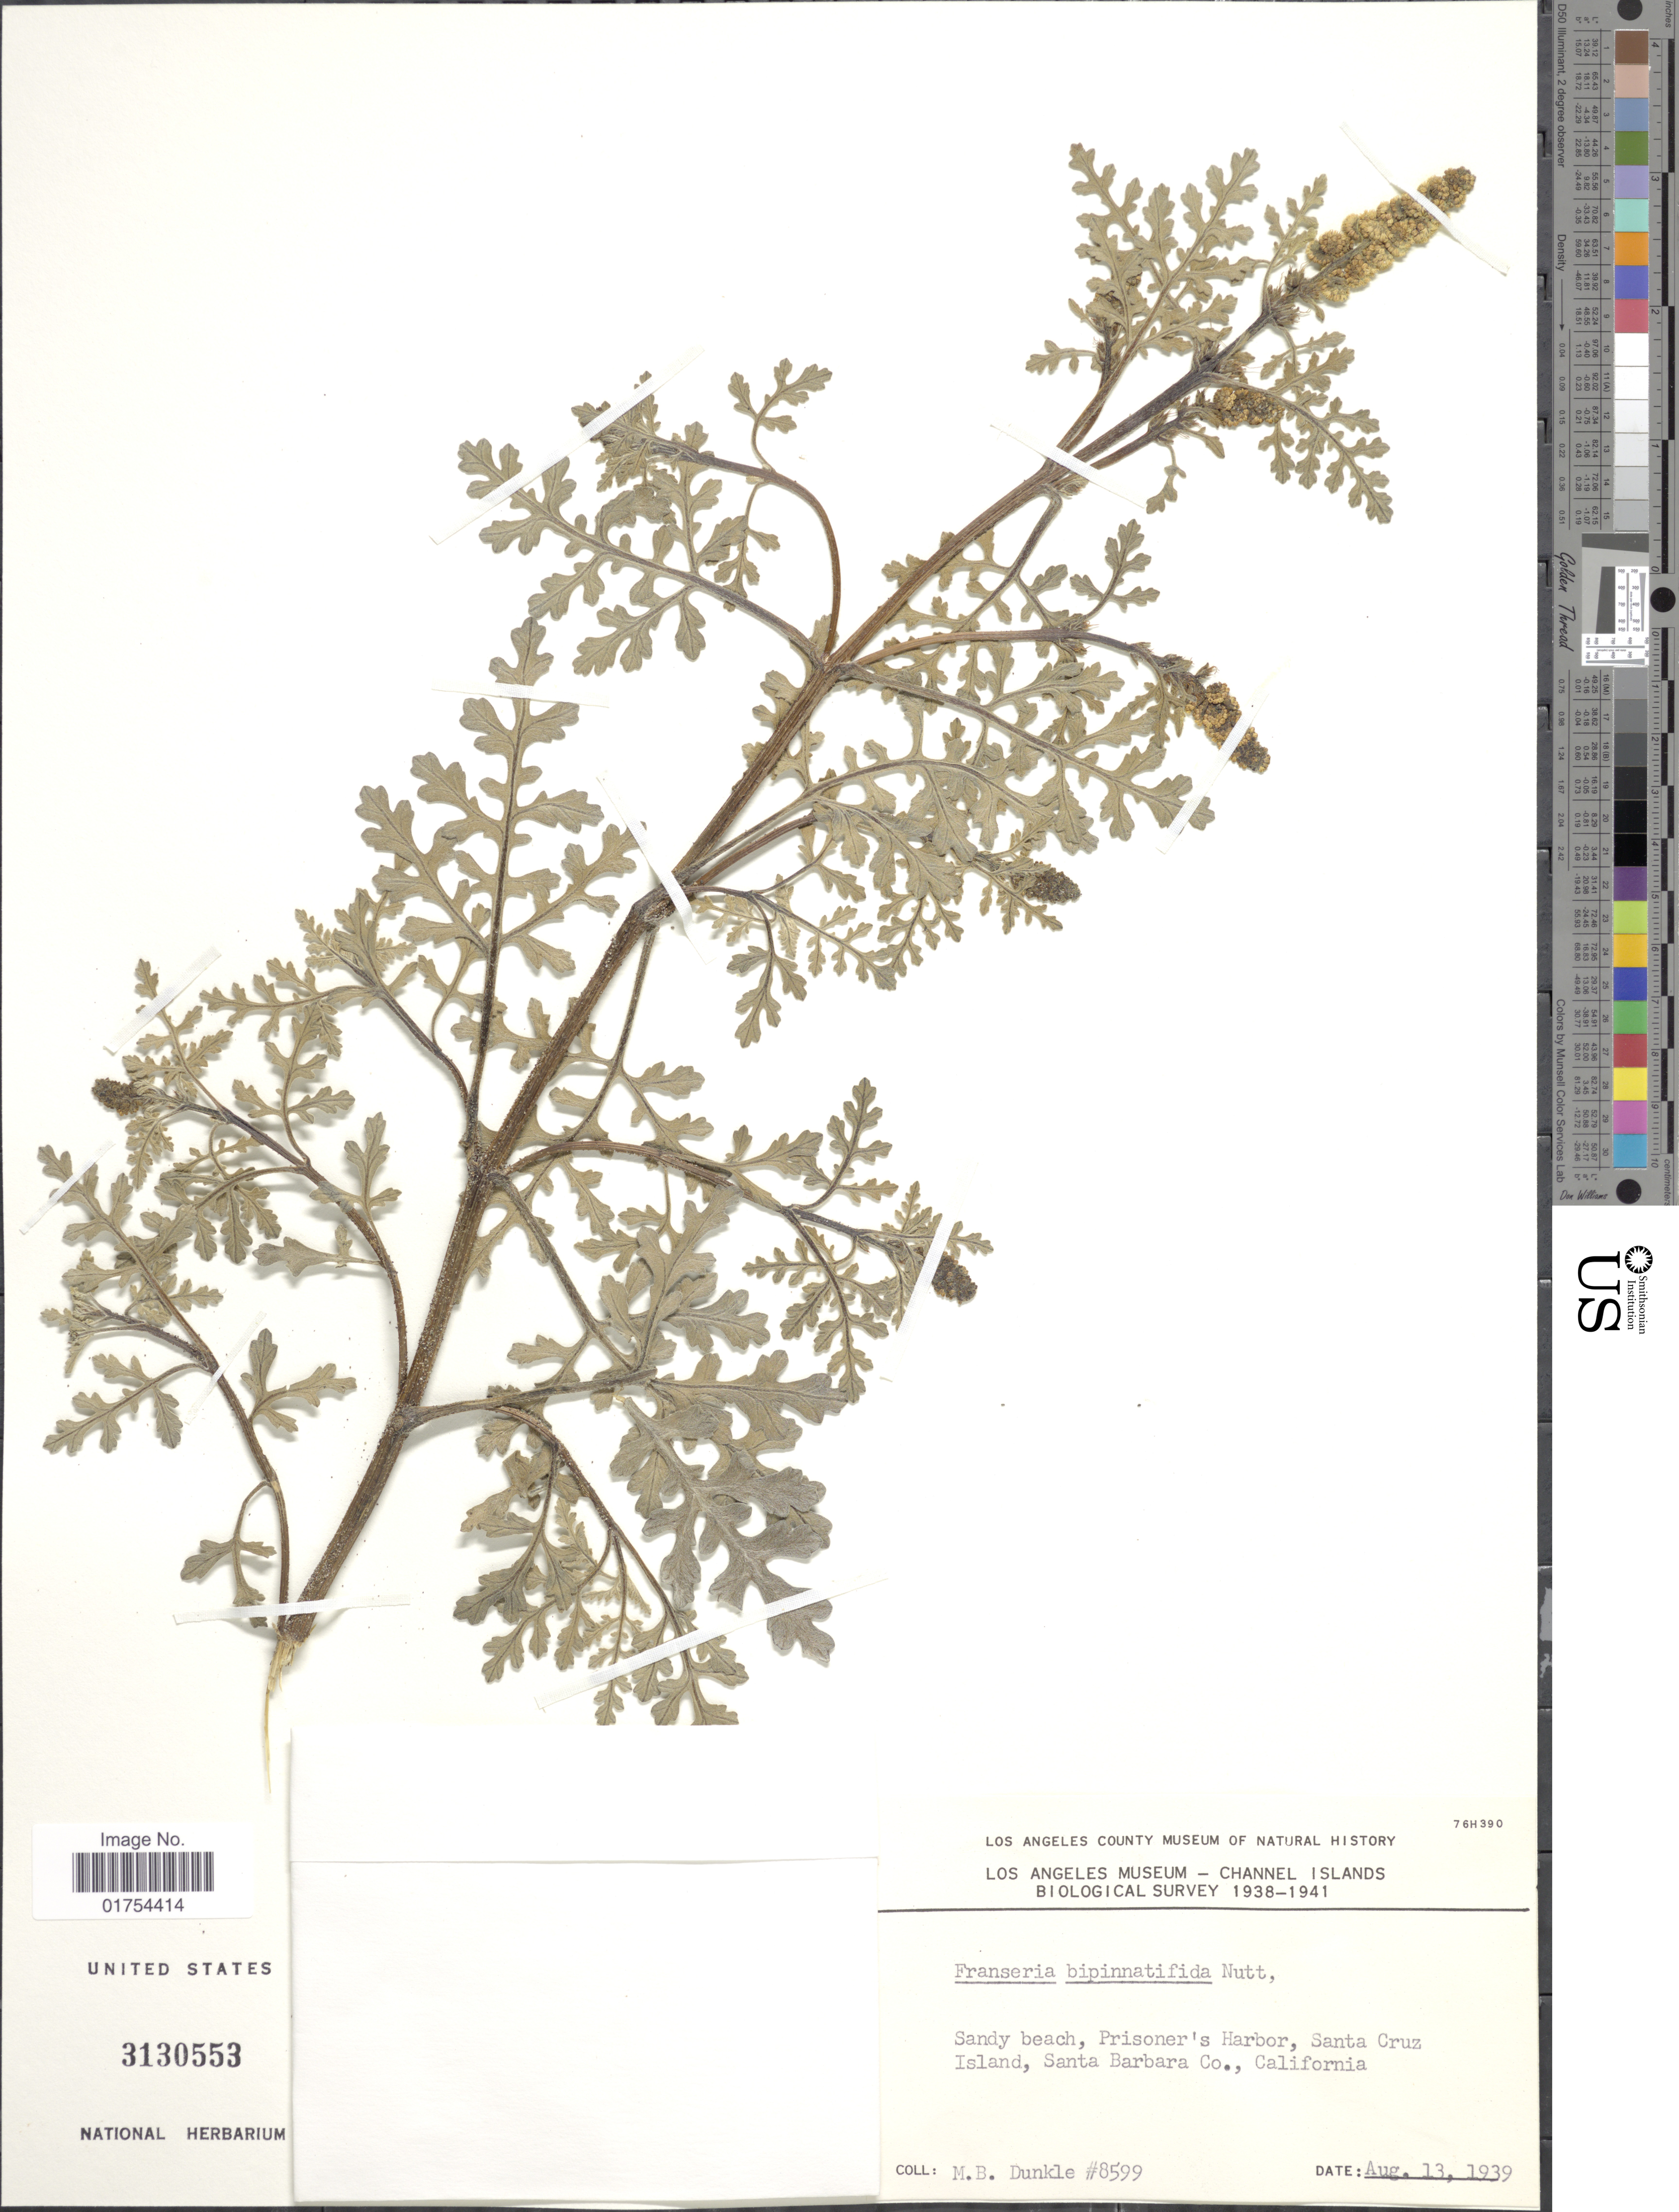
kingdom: Plantae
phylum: Tracheophyta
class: Magnoliopsida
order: Asterales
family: Asteraceae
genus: Franseria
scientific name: Franseria bipinnatifida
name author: (A. Gray) A. Gray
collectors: M. Dunkle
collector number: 8599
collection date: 1939-08-13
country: United States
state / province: California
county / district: Santa Barbara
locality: Sandy beach, Prisoner's Harbor, Santa Cruz Island, Santa Barbara Co., California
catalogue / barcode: US 3130553